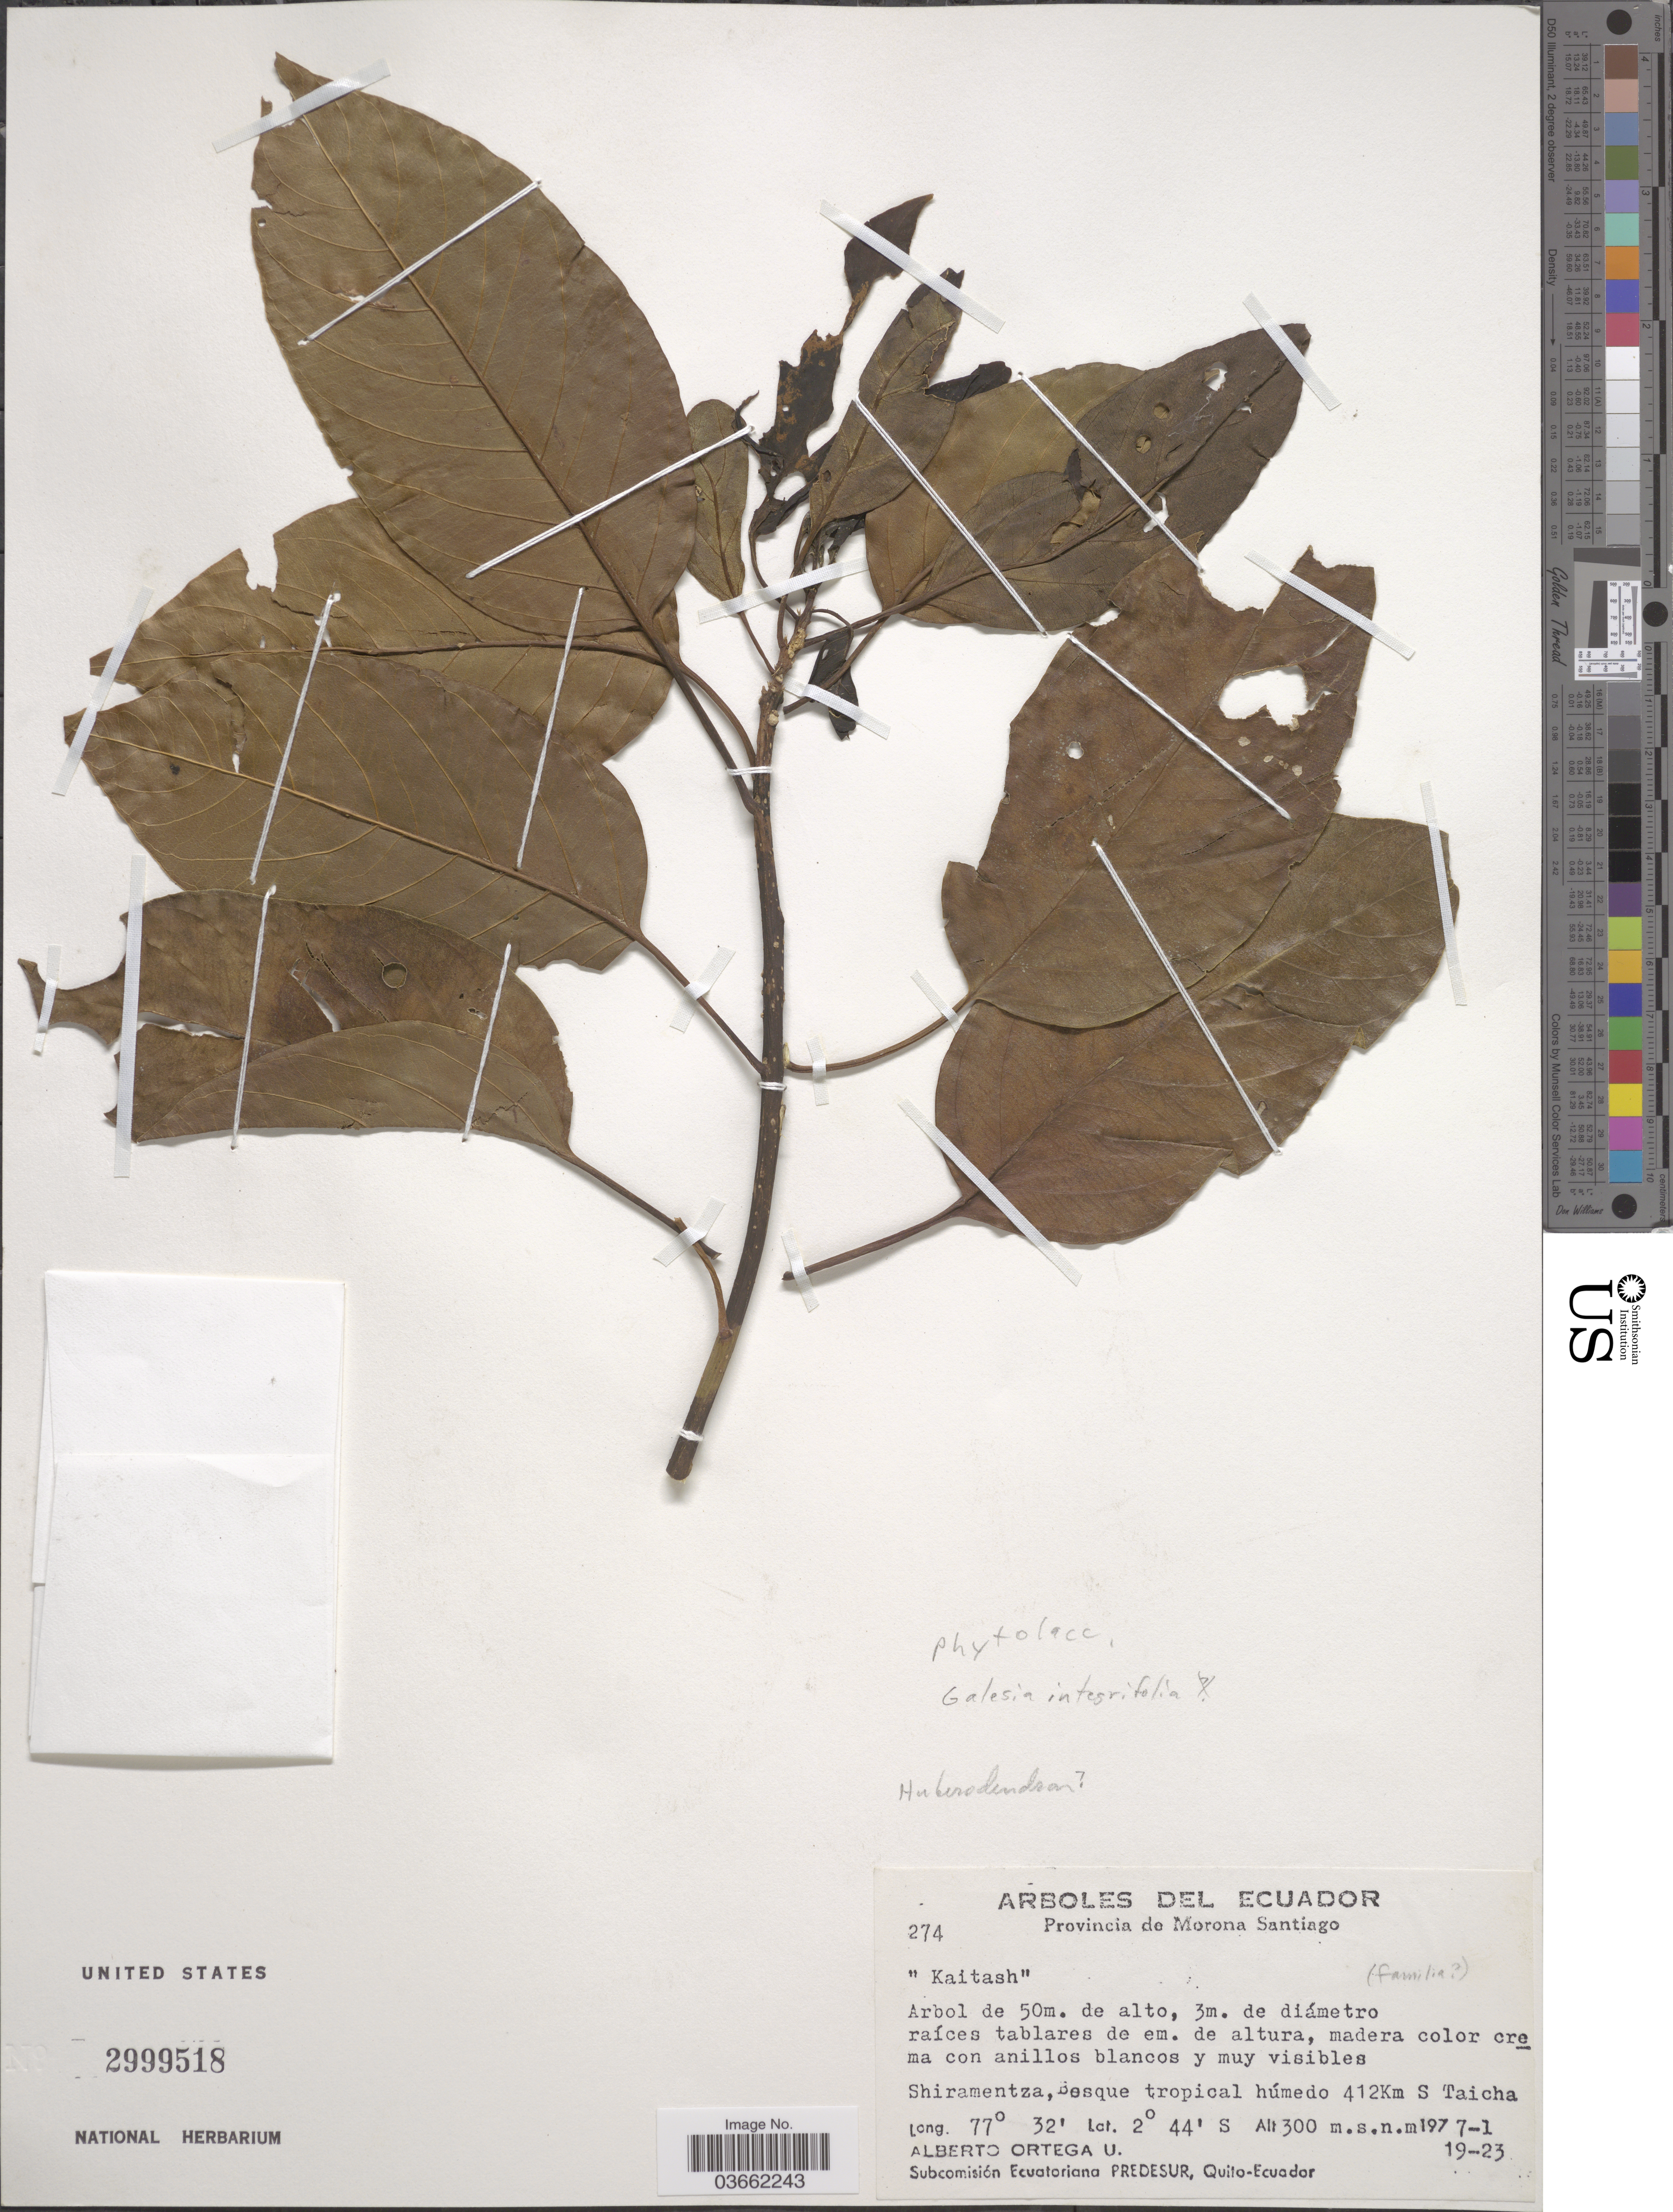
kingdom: Plantae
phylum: Tracheophyta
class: Magnoliopsida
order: Caryophyllales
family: Phytolaccaceae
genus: Gallesia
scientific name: Gallesia integrifolia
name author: (Spreng.) Harms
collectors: A. T. Ortega U.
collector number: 274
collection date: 1977-01-19/1977-01-23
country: Ecuador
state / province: Morona-Santiago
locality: Shiramentza, Bosque tropical húmedo 412Km S Taicha.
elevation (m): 300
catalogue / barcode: US 2999518